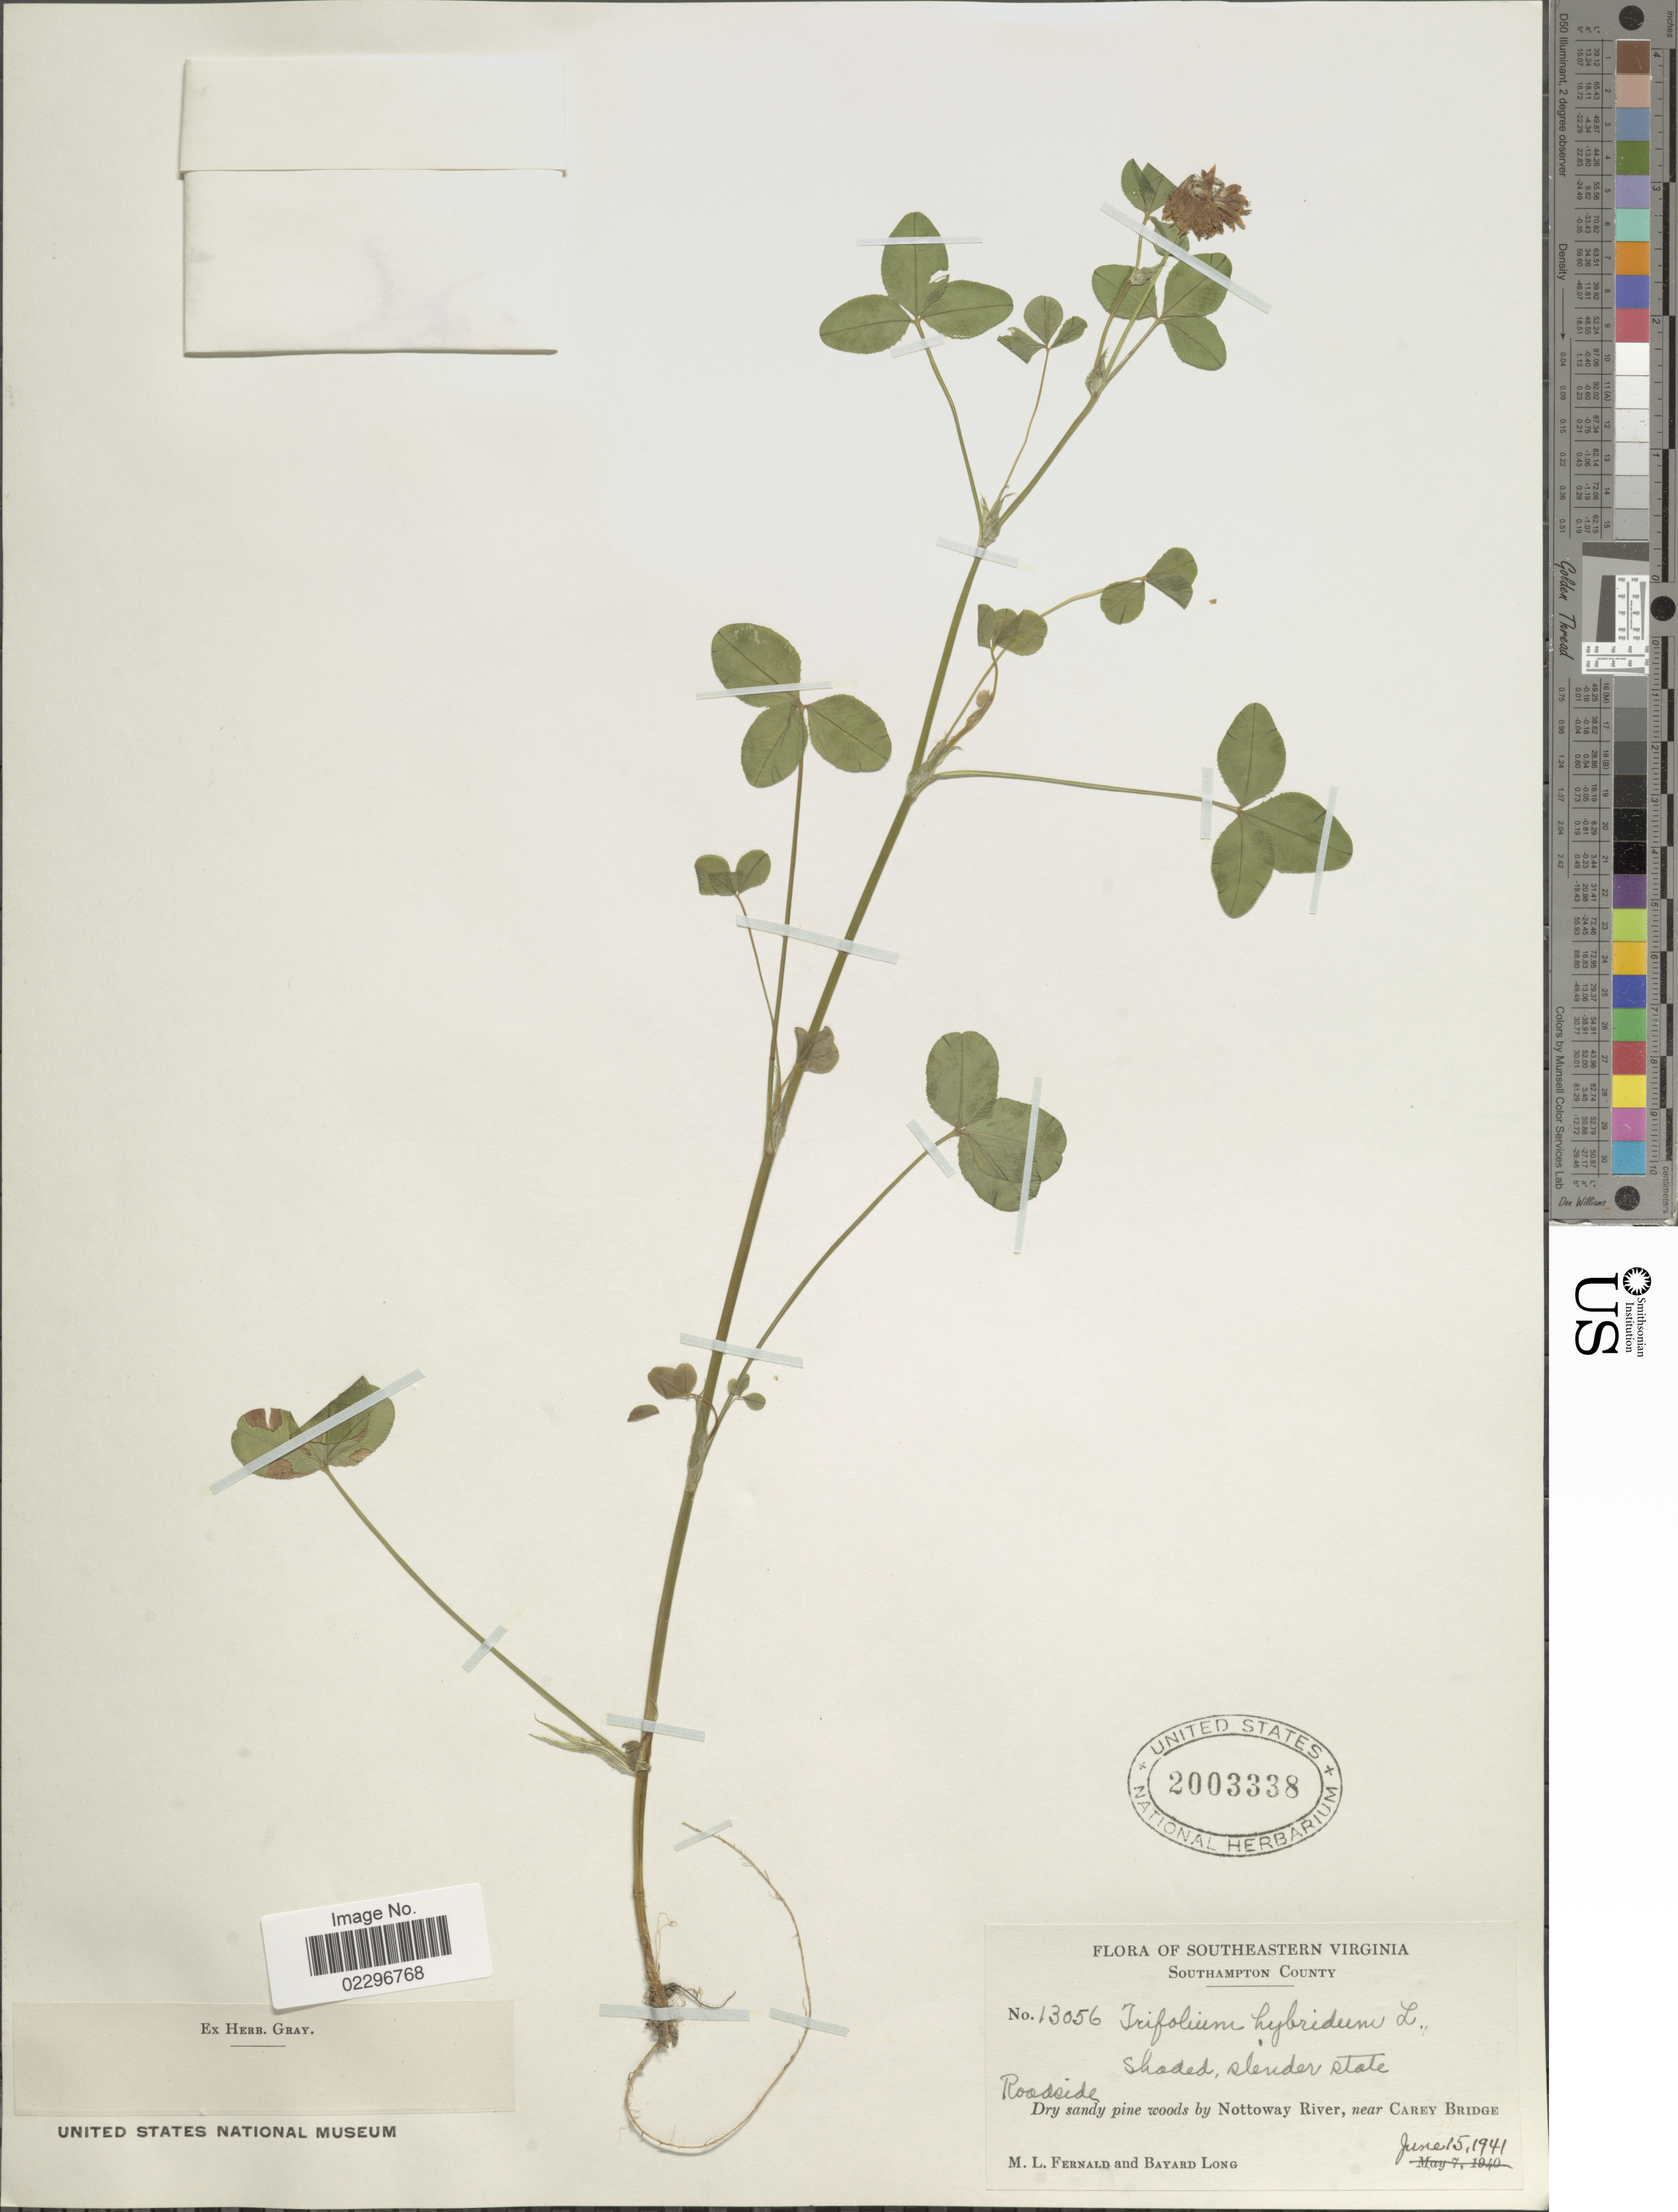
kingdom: Plantae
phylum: Tracheophyta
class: Magnoliopsida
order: Fabales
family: Fabaceae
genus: Trifolium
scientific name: Trifolium hybridum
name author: L.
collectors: M. L. Fernald & B. Long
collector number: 13056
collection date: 1941-06-15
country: United States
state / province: Virginia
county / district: Southampton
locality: Southeastern Virginia. Southampton County. Roadside. by Nottoway River, near Carey Bridge.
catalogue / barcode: US 2003338